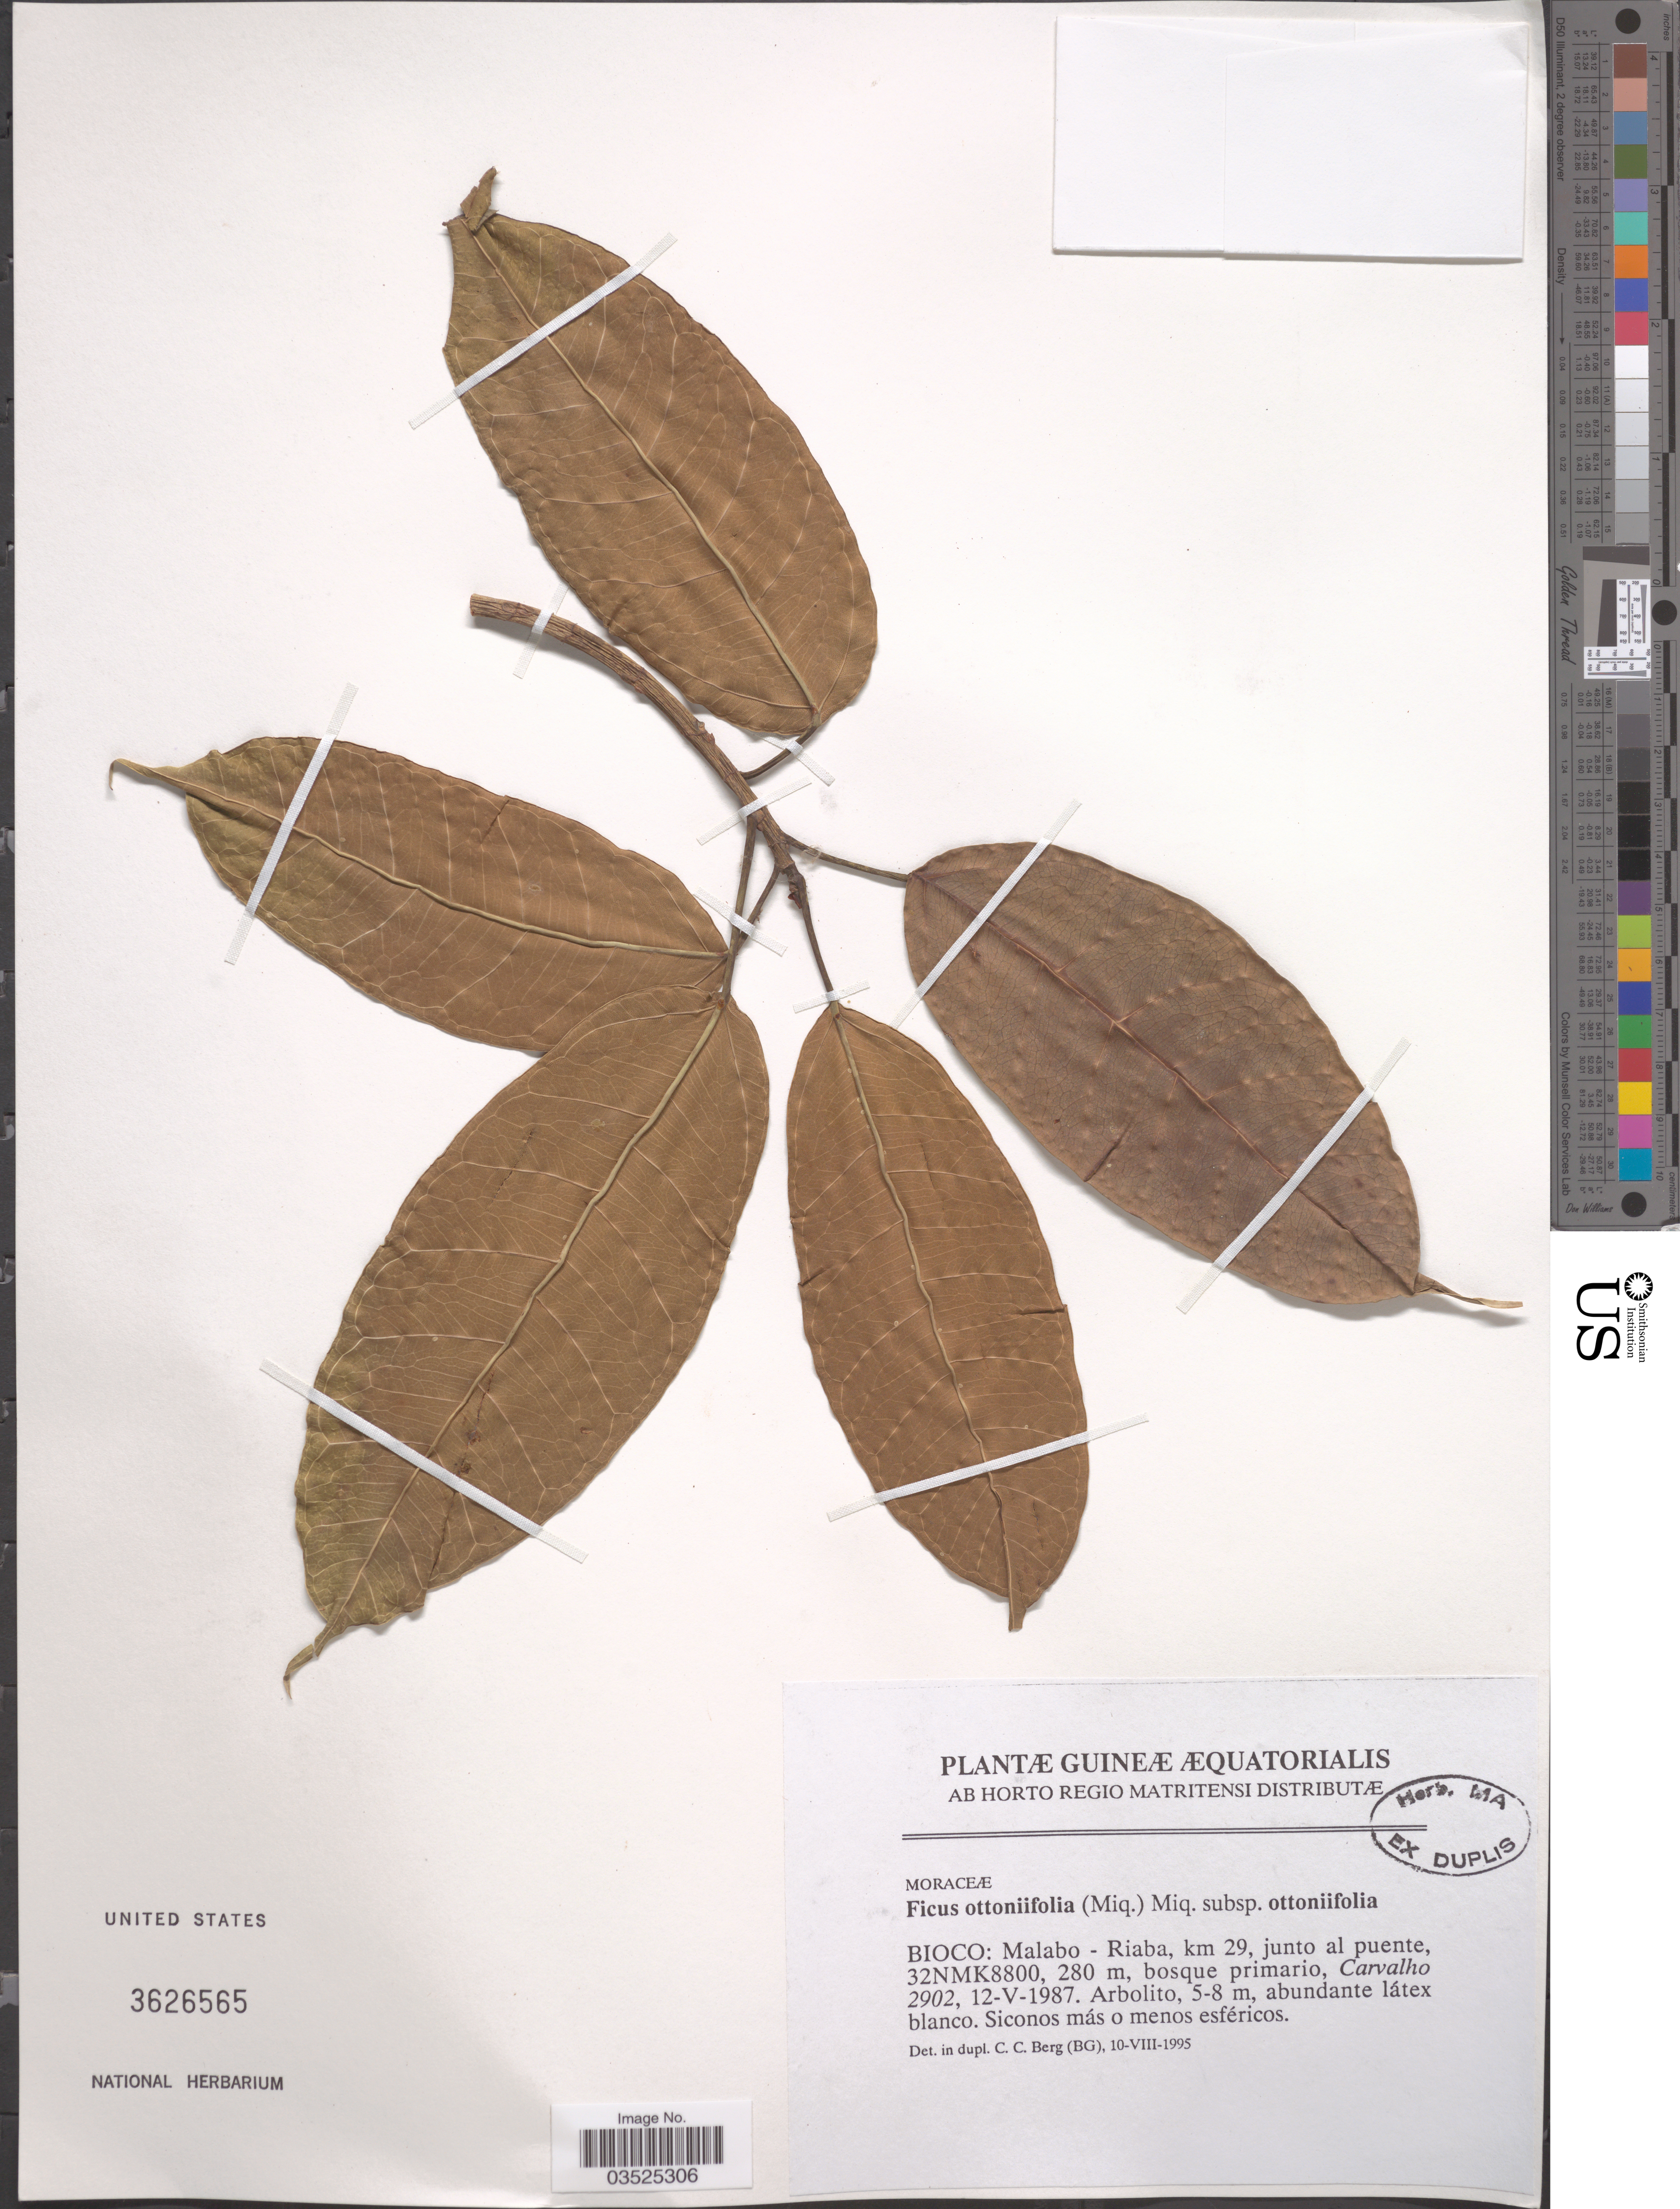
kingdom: Plantae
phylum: Tracheophyta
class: Magnoliopsida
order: Rosales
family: Moraceae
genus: Ficus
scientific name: Ficus ottoniifolia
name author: (Miq.) Miq.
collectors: Carvalho, --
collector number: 2902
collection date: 1987-05-12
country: Equatorial Guinea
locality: Bioco: Malabo - Riaba, km 29, junto al puente, 32NMK8800.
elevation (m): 280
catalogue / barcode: US 3626565